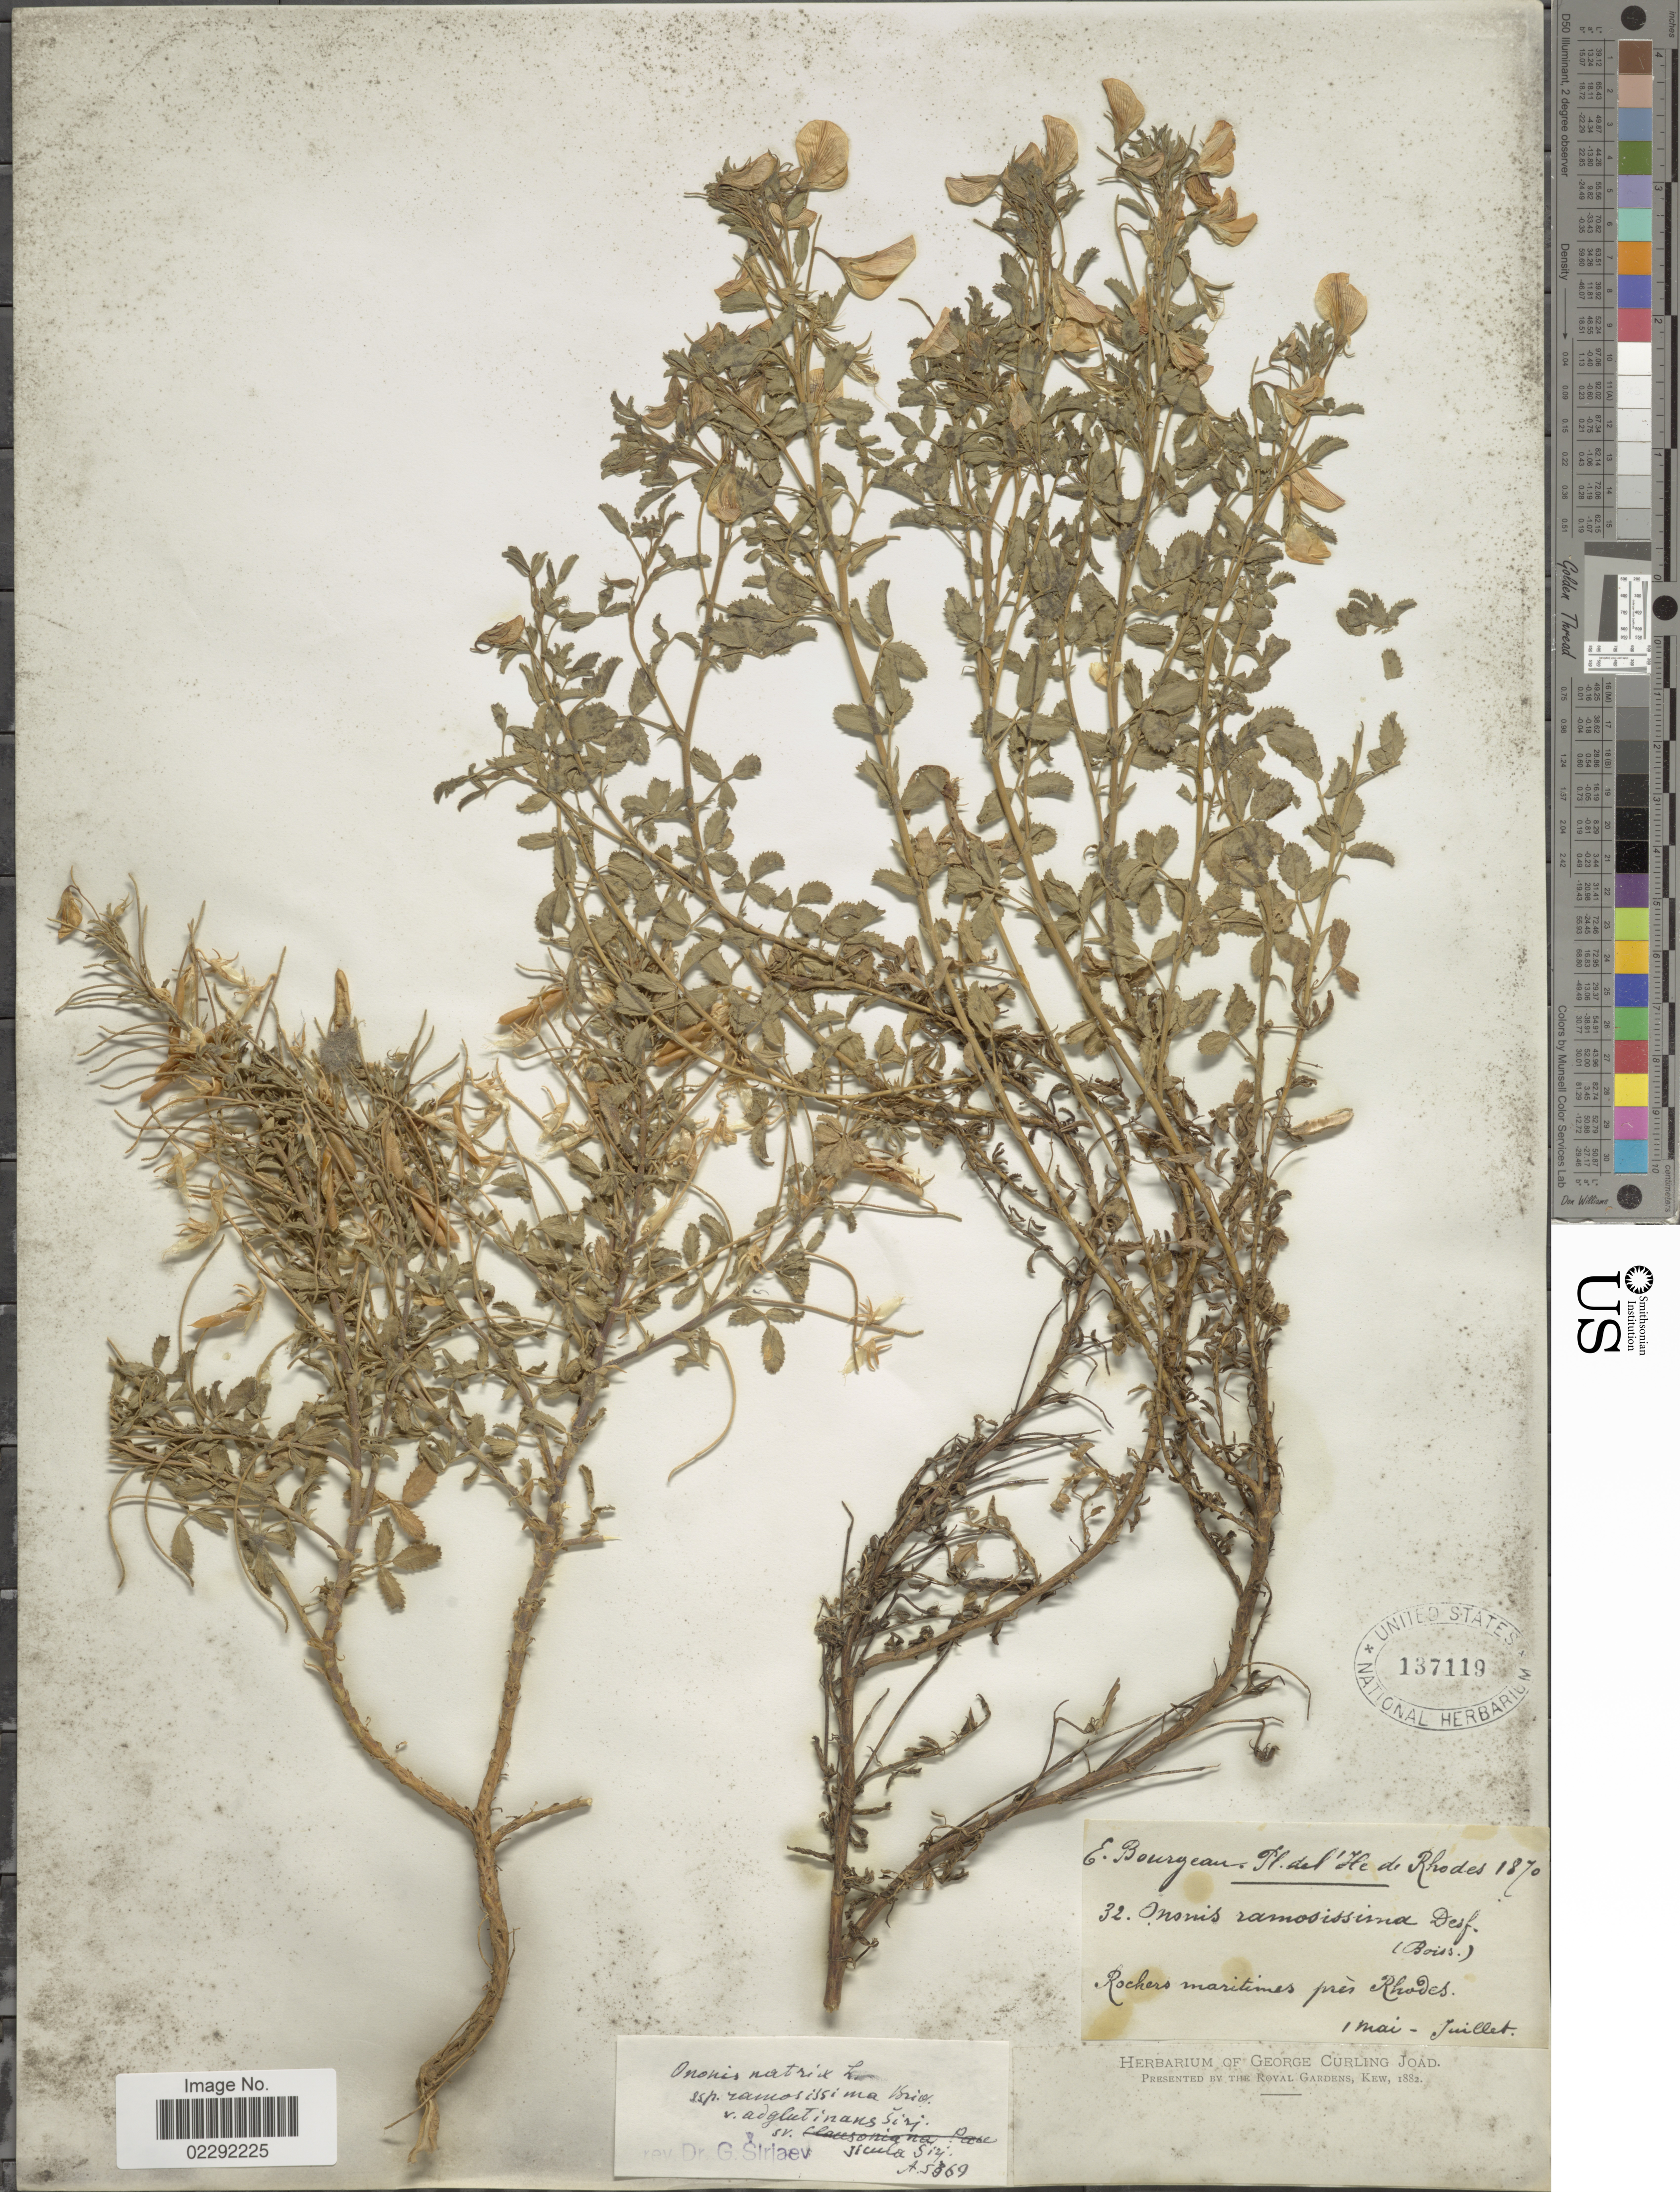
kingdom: Plantae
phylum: Tracheophyta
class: Magnoliopsida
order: Fabales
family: Fabaceae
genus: Ononis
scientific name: Ononis natrix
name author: L.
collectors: E. Bourgeau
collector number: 32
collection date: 1870-05-01/1870-07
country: Greece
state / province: South Aegean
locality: Ile de Rhodes. Rochers maritimes pres Rhodes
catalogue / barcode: US 137119